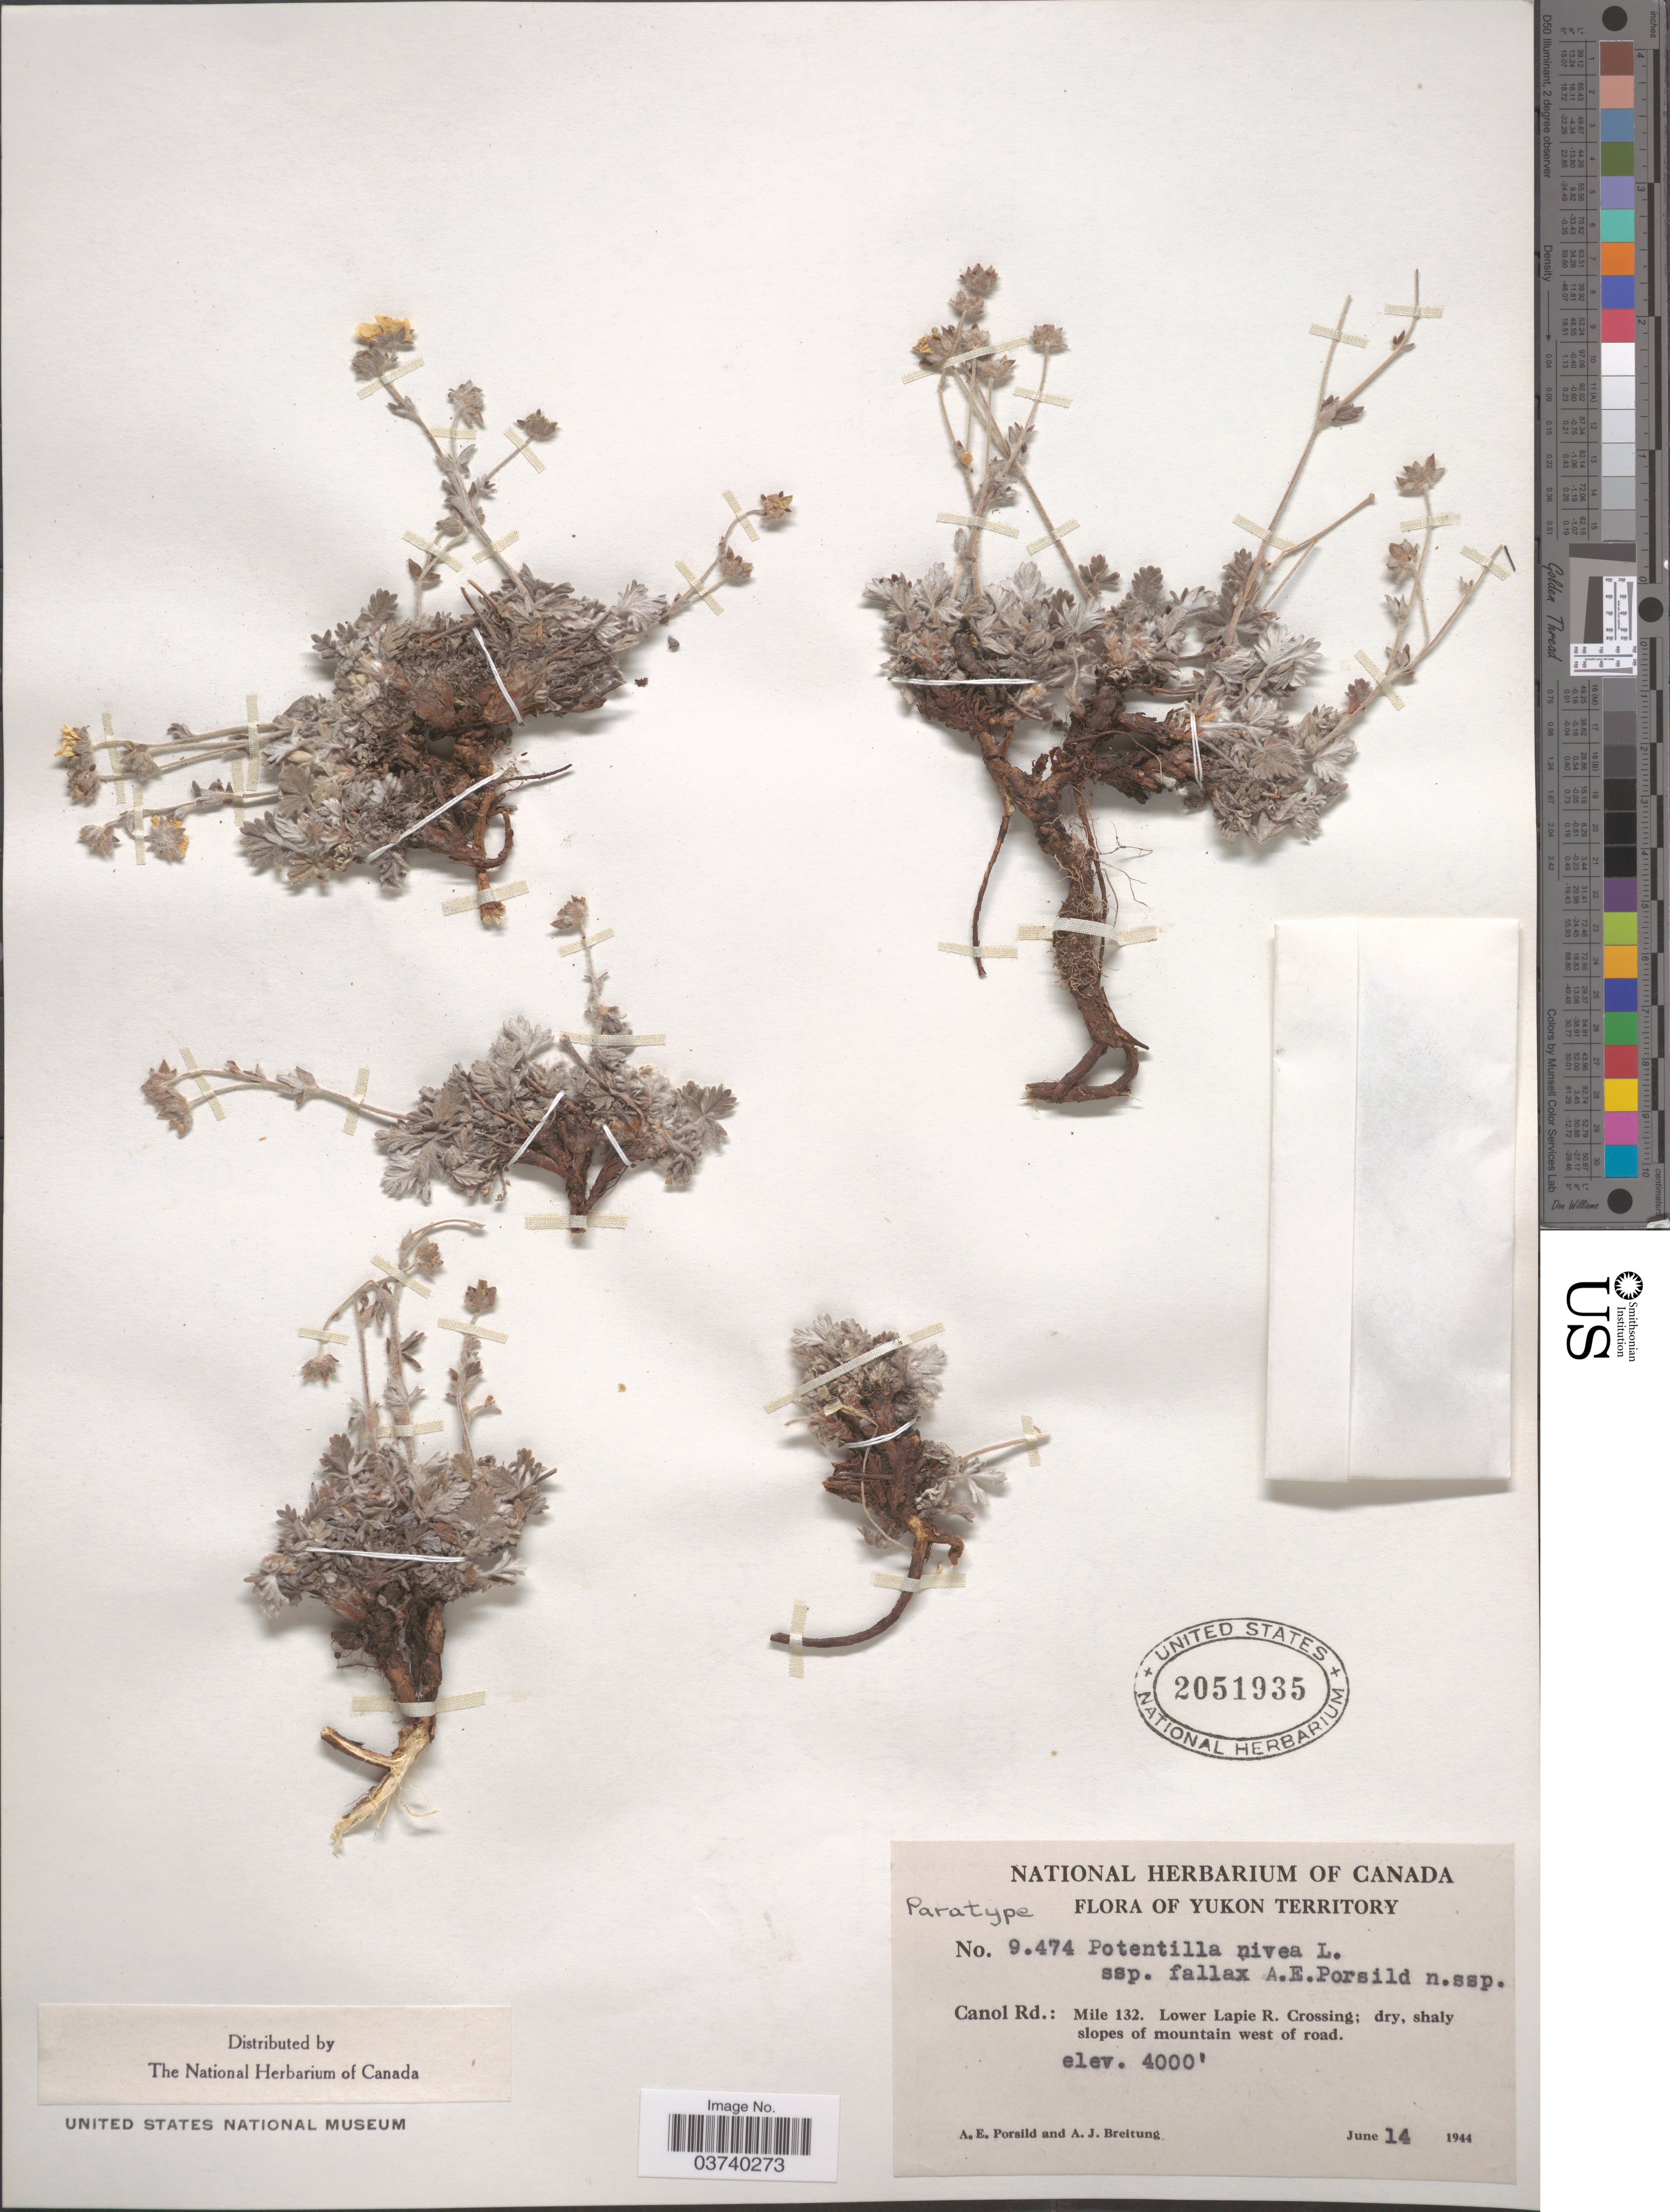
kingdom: Plantae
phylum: Tracheophyta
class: Magnoliopsida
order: Rosales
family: Rosaceae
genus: Potentilla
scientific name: Potentilla nivea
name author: L.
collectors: A. E. Porsild & A. Breitung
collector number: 9474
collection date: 1944-06-14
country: Canada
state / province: Yukon Territory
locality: Canol Rd.: Mile 132. Lower Lapie R. Crossing.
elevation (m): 1219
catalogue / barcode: US 2051935